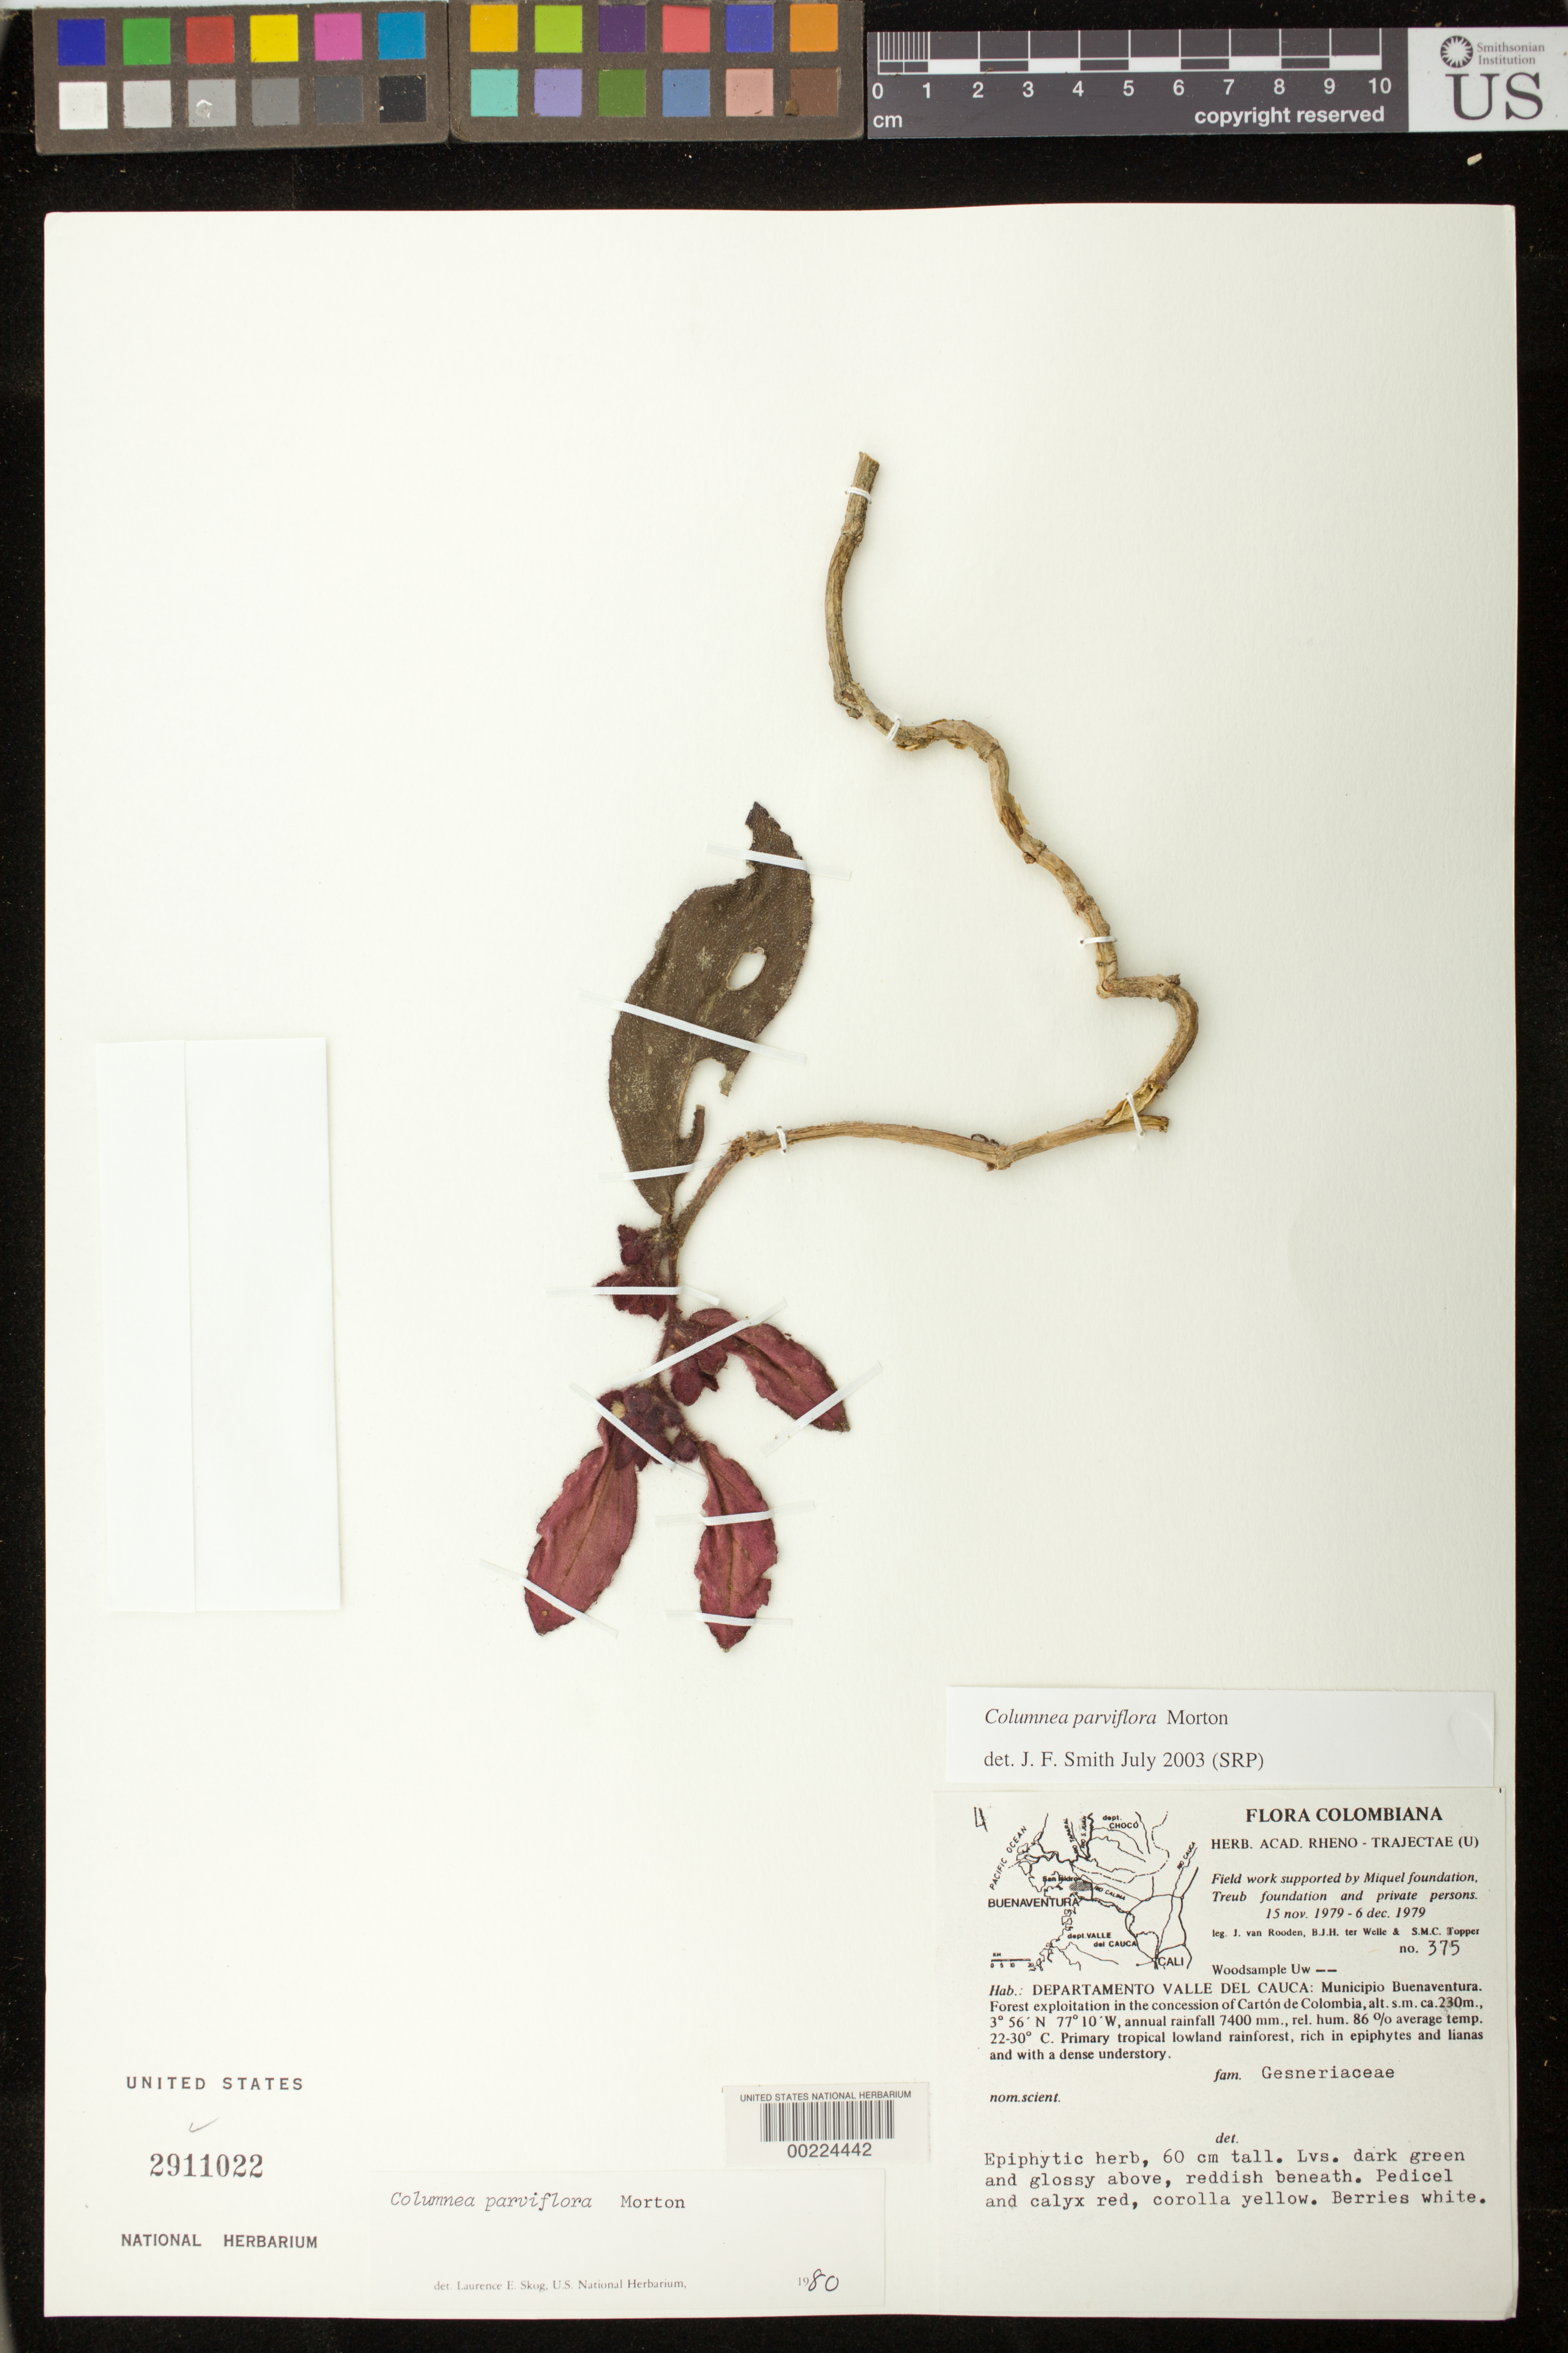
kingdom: Plantae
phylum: Tracheophyta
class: Magnoliopsida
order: Lamiales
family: Gesneriaceae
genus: Columnea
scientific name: Columnea herthae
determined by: Clark, J. L.; Skog, Laurence E.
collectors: J. Van Rooden, B. Welle & -. Topper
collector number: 375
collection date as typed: Nov-Dec 1979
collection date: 1979-11/1979-12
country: Colombia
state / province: Valle del Cauca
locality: Mpio. Buenaventura, forest exploitation in the concession of carton de Colombia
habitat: Primary tropical lowland rainforest, rich in epiphytes + lianas + with ...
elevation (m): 230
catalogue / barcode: US 2911022